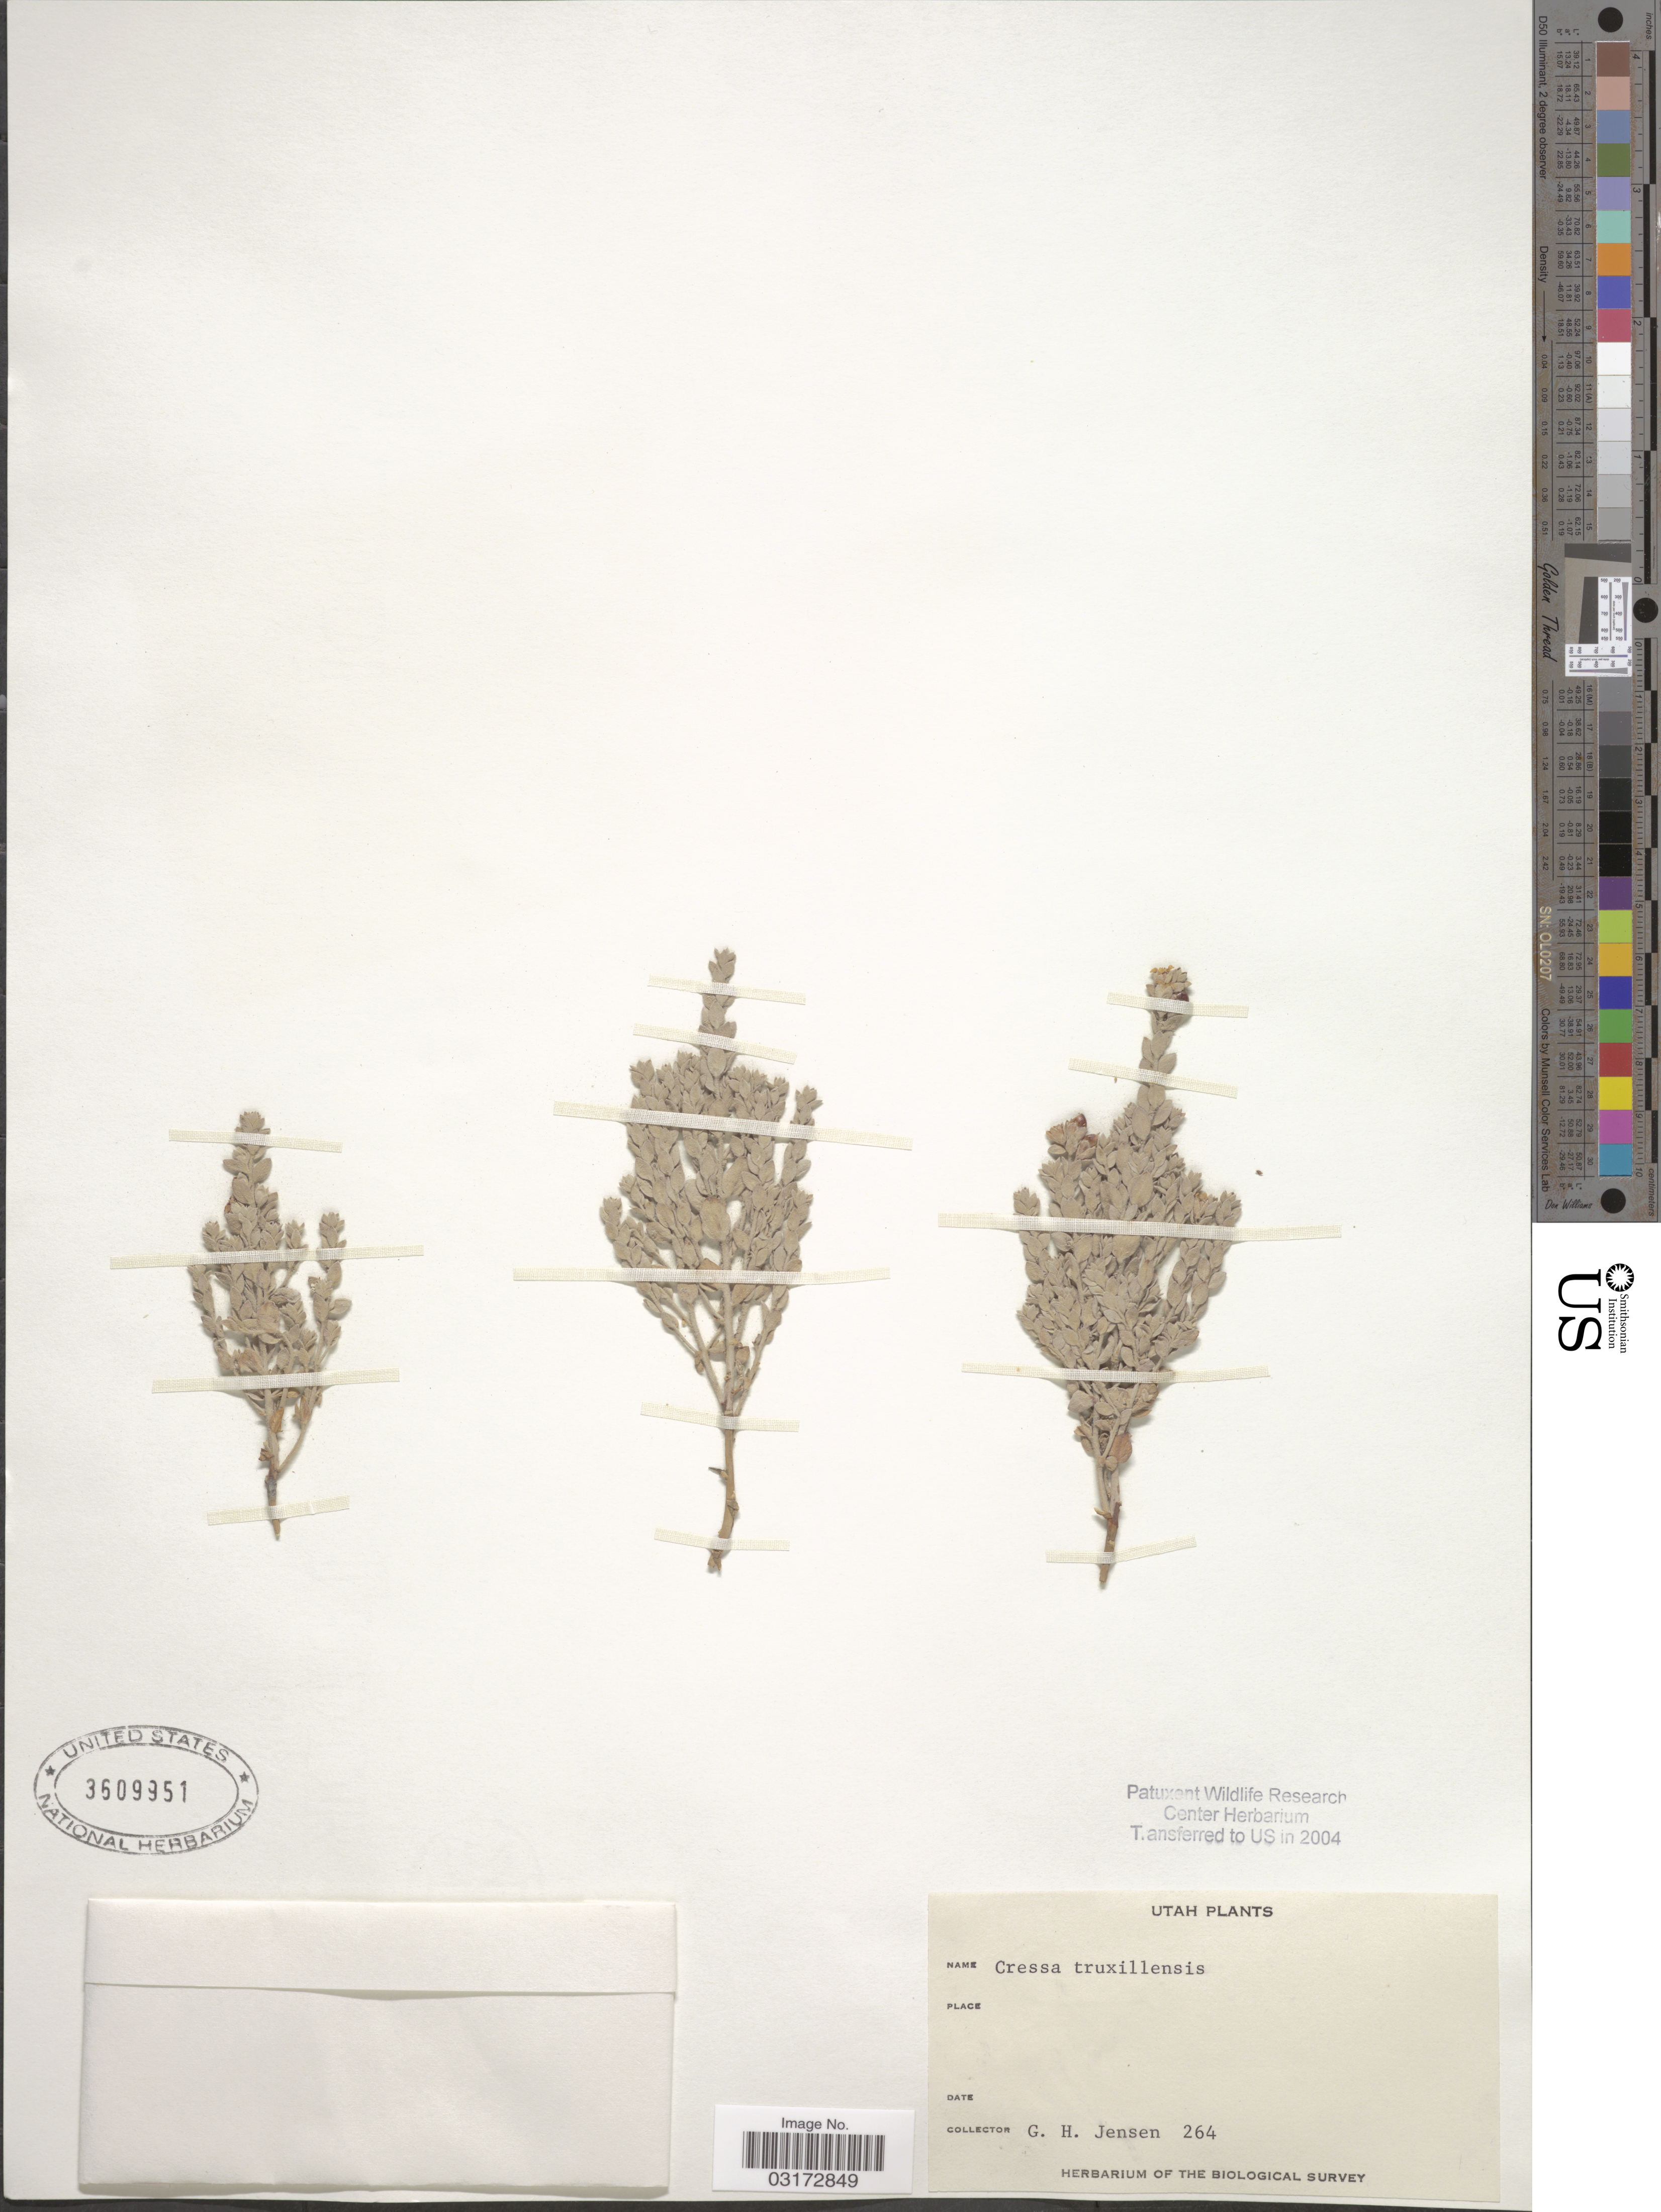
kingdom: Plantae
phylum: Tracheophyta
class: Magnoliopsida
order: Solanales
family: Convolvulaceae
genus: Cressa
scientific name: Cressa truxillensis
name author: Kunth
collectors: G. H. Jensen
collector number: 264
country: United States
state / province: Utah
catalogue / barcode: US 3609951